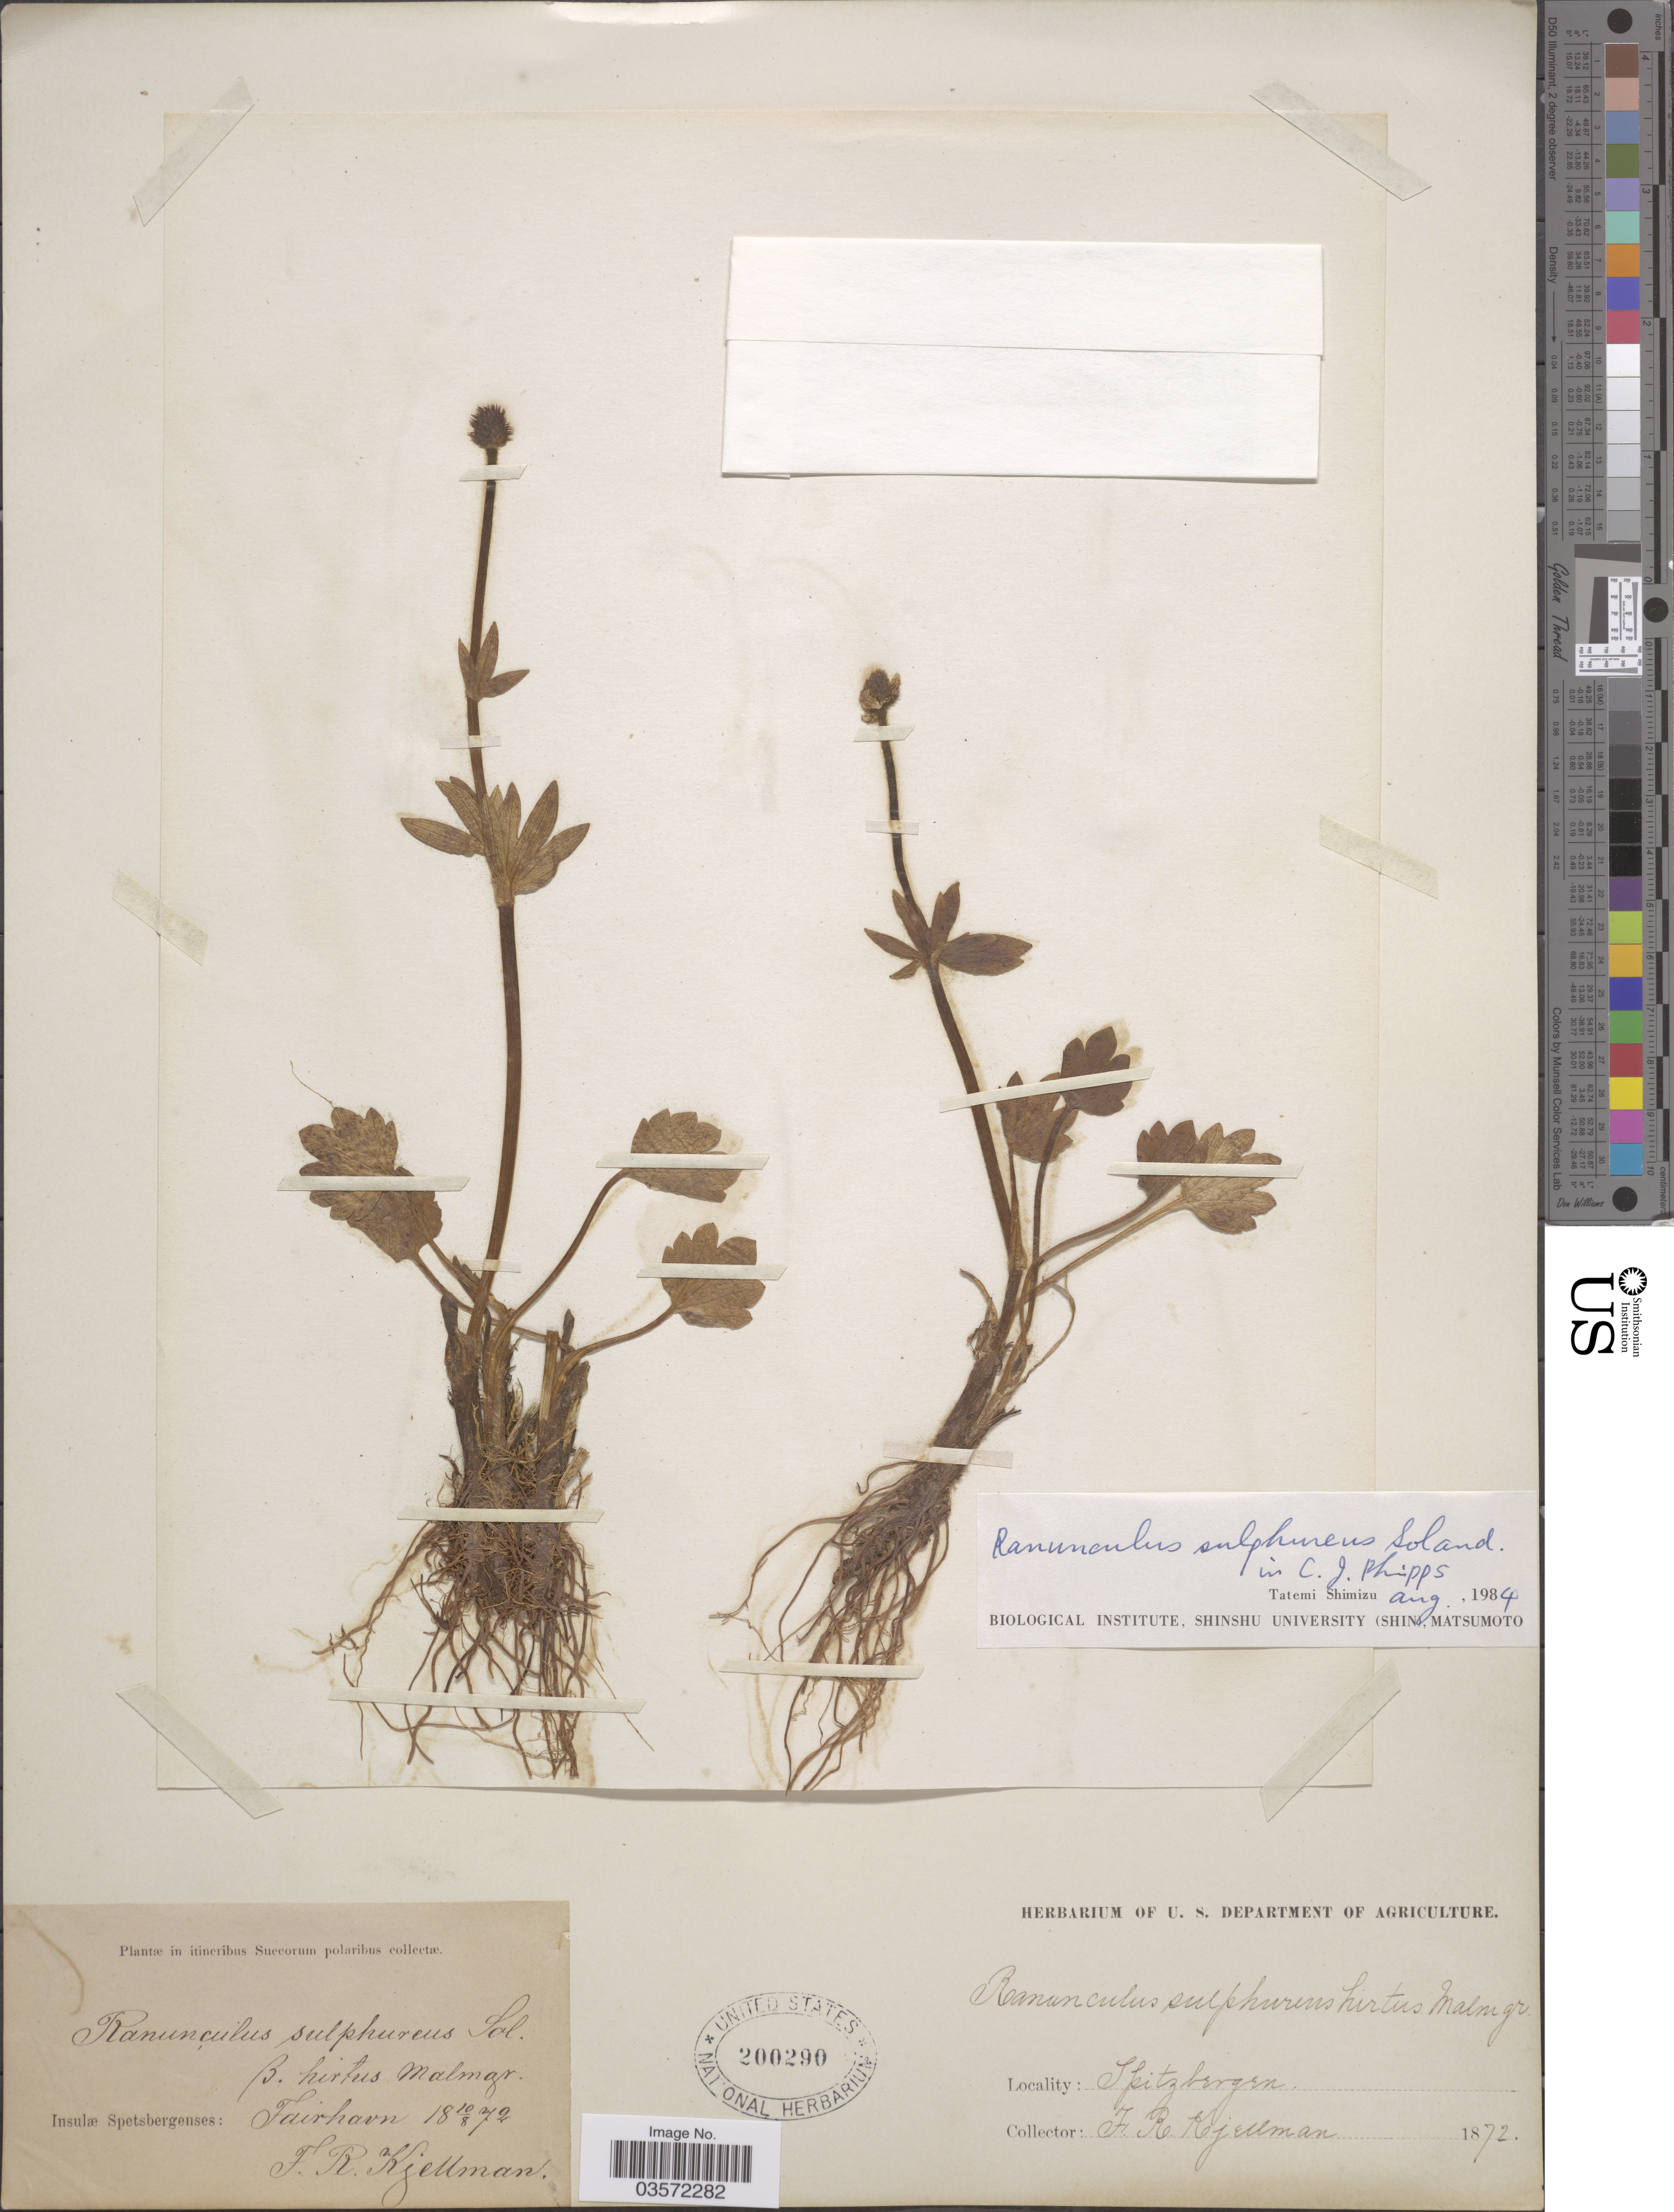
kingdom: Plantae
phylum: Tracheophyta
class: Magnoliopsida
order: Ranunculales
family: Ranunculaceae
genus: Ranunculus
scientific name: Ranunculus sulphureus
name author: Sol.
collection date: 1872-08-10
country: Norway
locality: In itineribus Suecorum polaribus. Insulæ Spetsbergenses: Fairhavn. Spitzbergen.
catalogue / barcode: US 200290